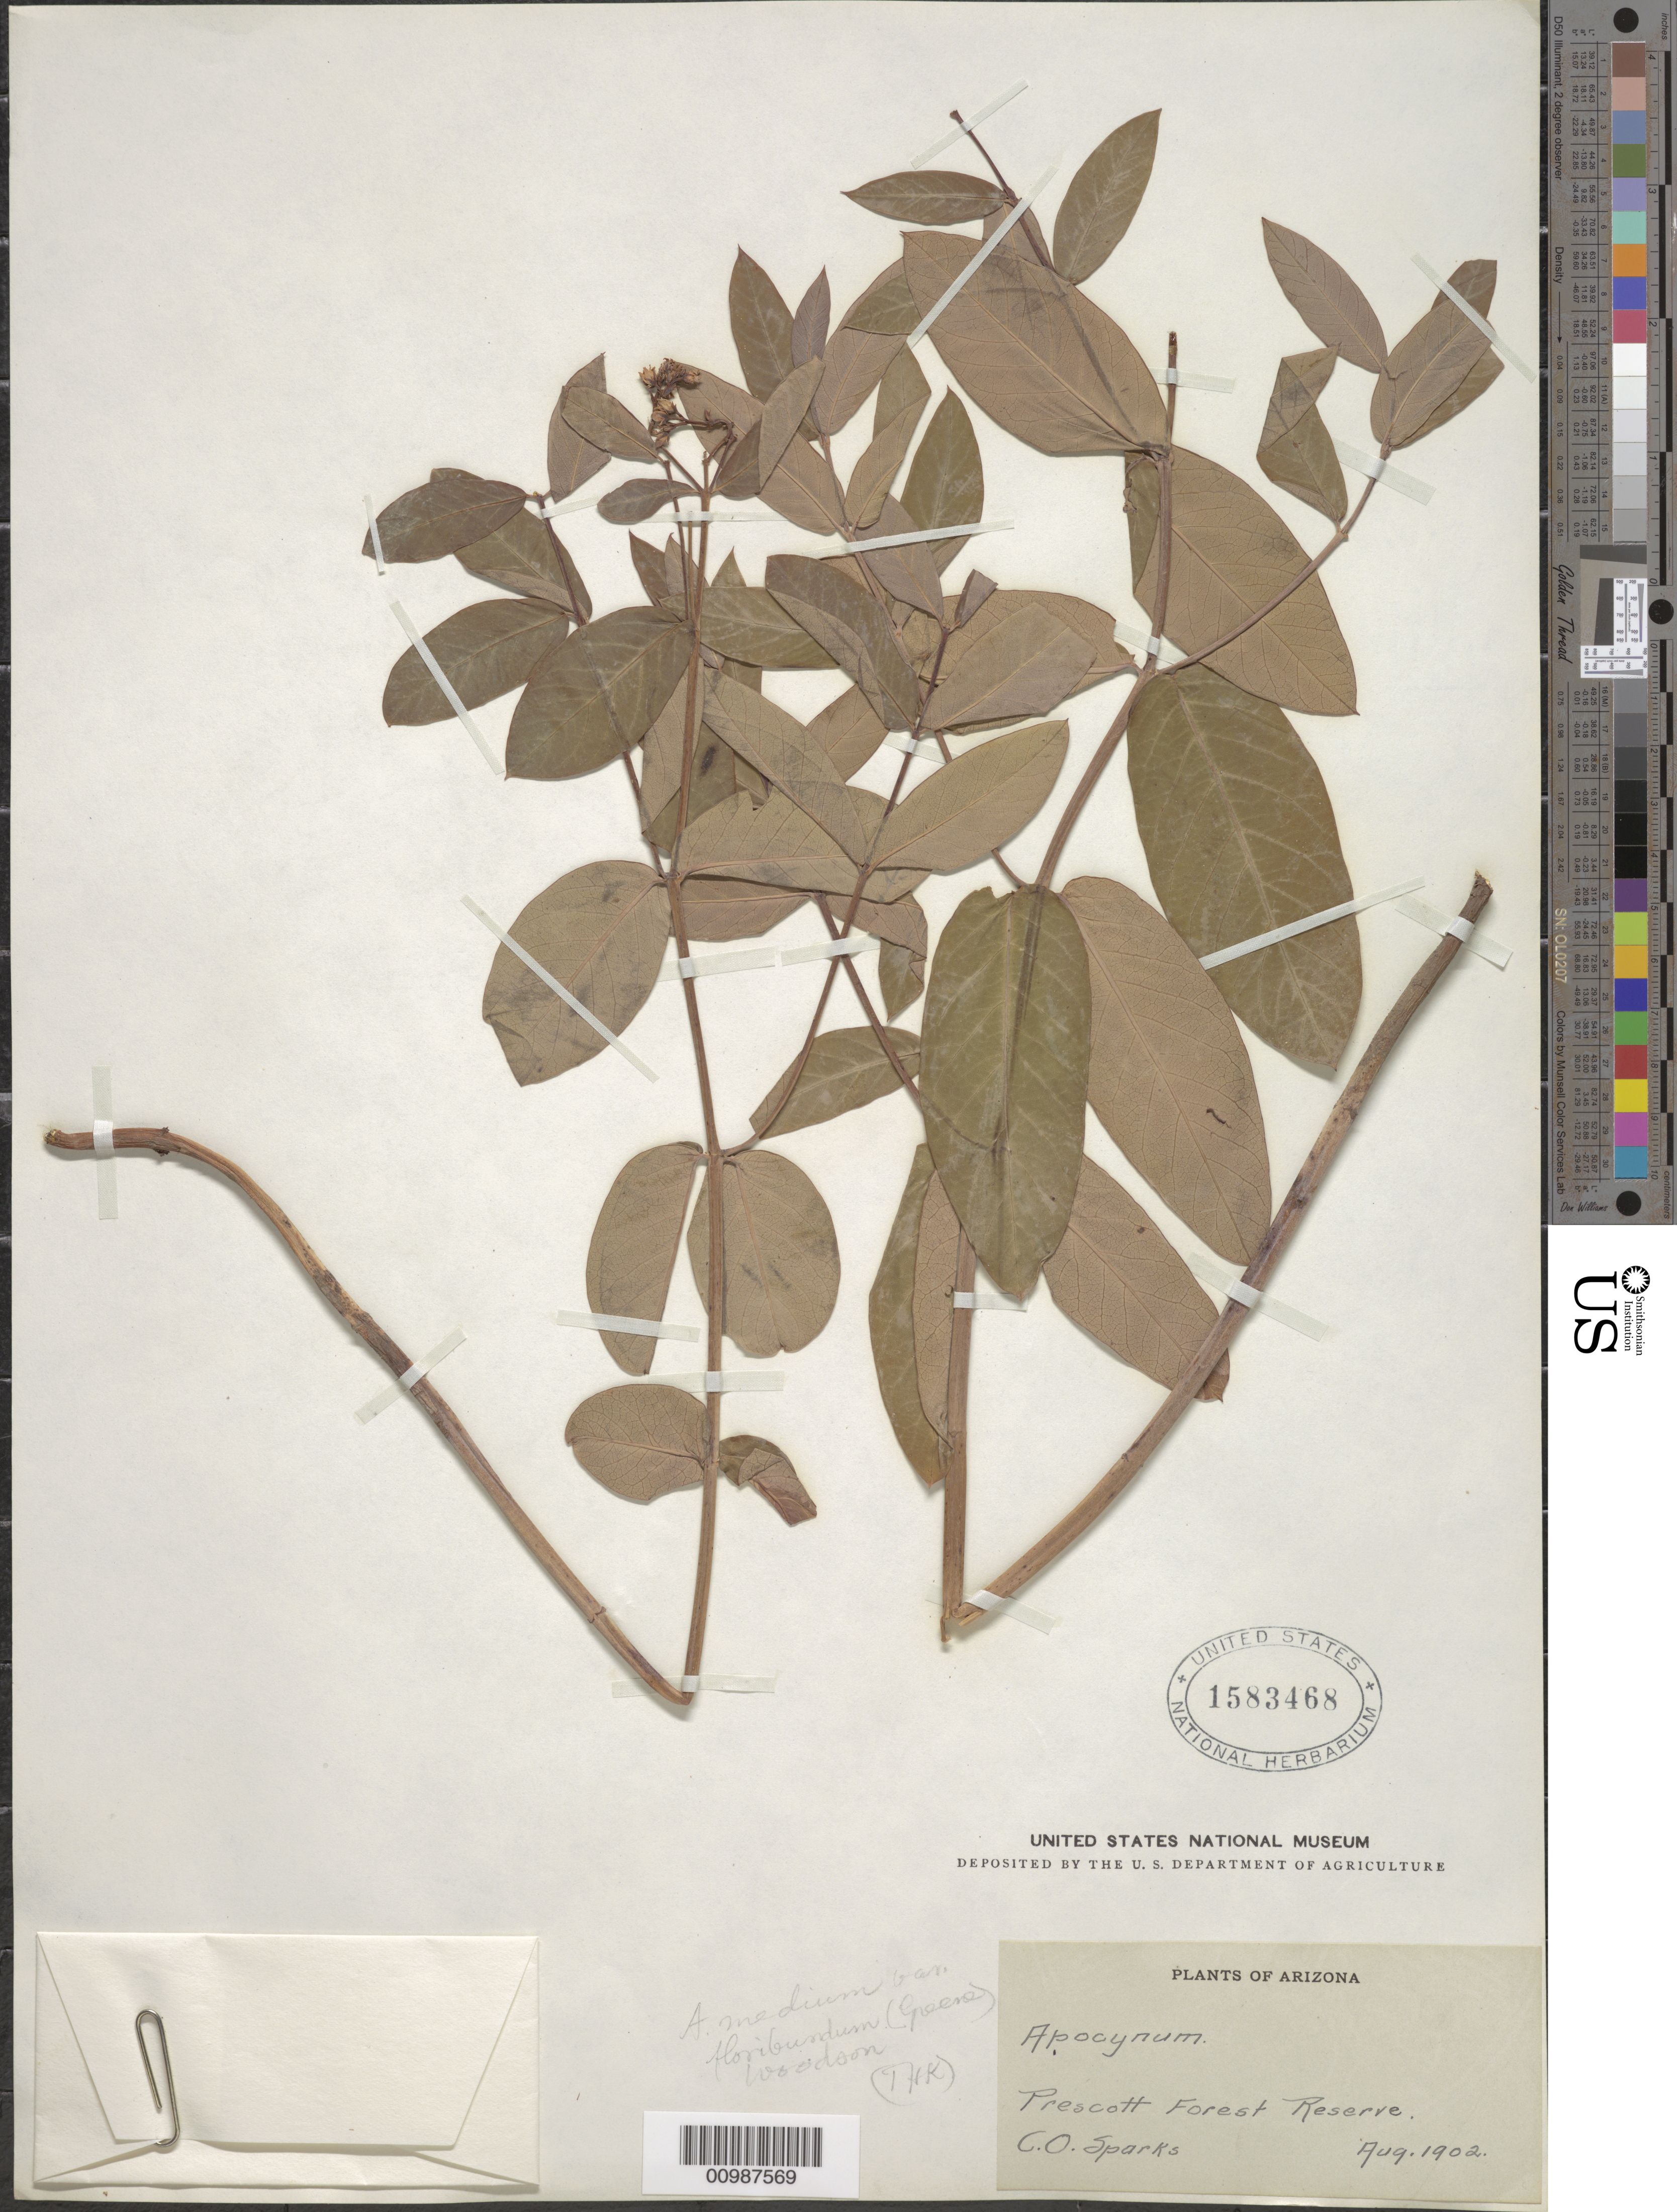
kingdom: Plantae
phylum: Tracheophyta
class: Magnoliopsida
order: Gentianales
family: Apocynaceae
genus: Apocynum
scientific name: Apocynum medium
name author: Greene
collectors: C. O. Sparks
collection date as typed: Aug 1902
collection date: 1902-08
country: United States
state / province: Arizona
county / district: Yavapai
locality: Prescott Forest Reserve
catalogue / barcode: US 1583468